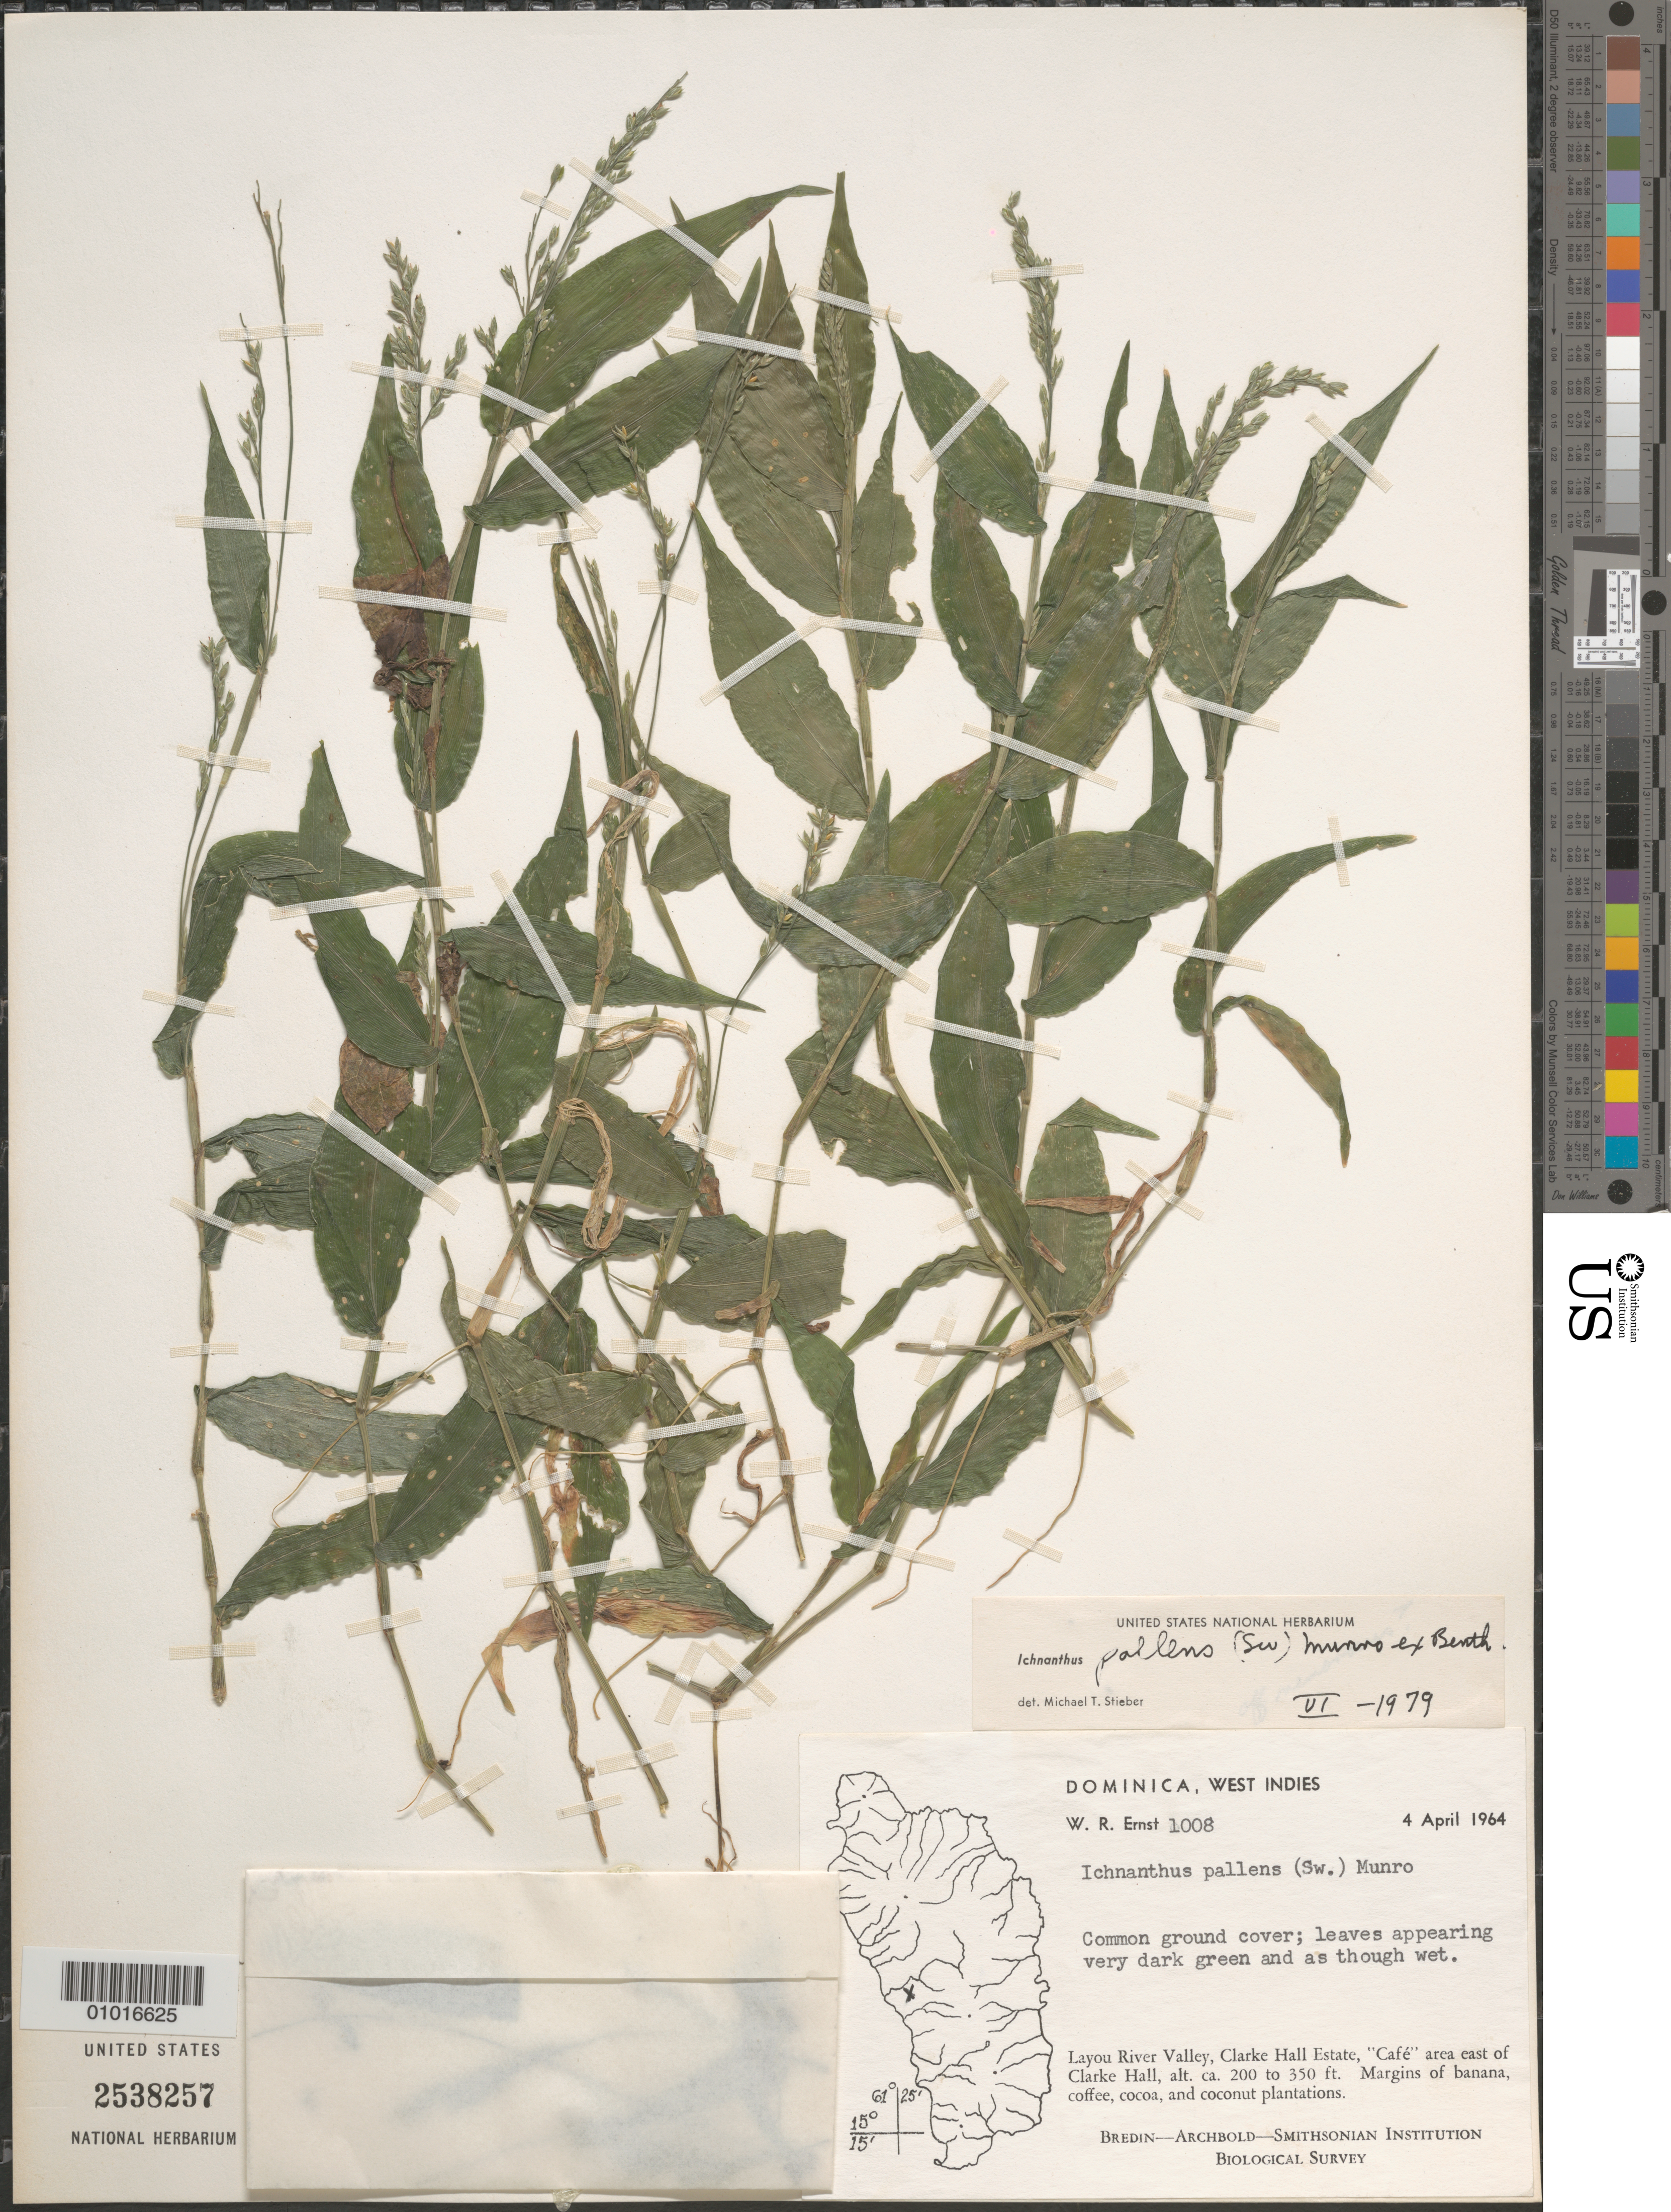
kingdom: Plantae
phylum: Tracheophyta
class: Liliopsida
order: Poales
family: Poaceae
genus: Ichnanthus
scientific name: Ichnanthus pallens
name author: (Sw.) Munro ex Benth.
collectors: W. R. Ernst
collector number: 1008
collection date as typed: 04 Apr 1964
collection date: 1964-04-04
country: Dominica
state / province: St. Joseph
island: Dominica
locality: Layou River Valley, Clarke Hall Estate, east of Clarke Hill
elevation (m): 61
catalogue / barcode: US 2538257